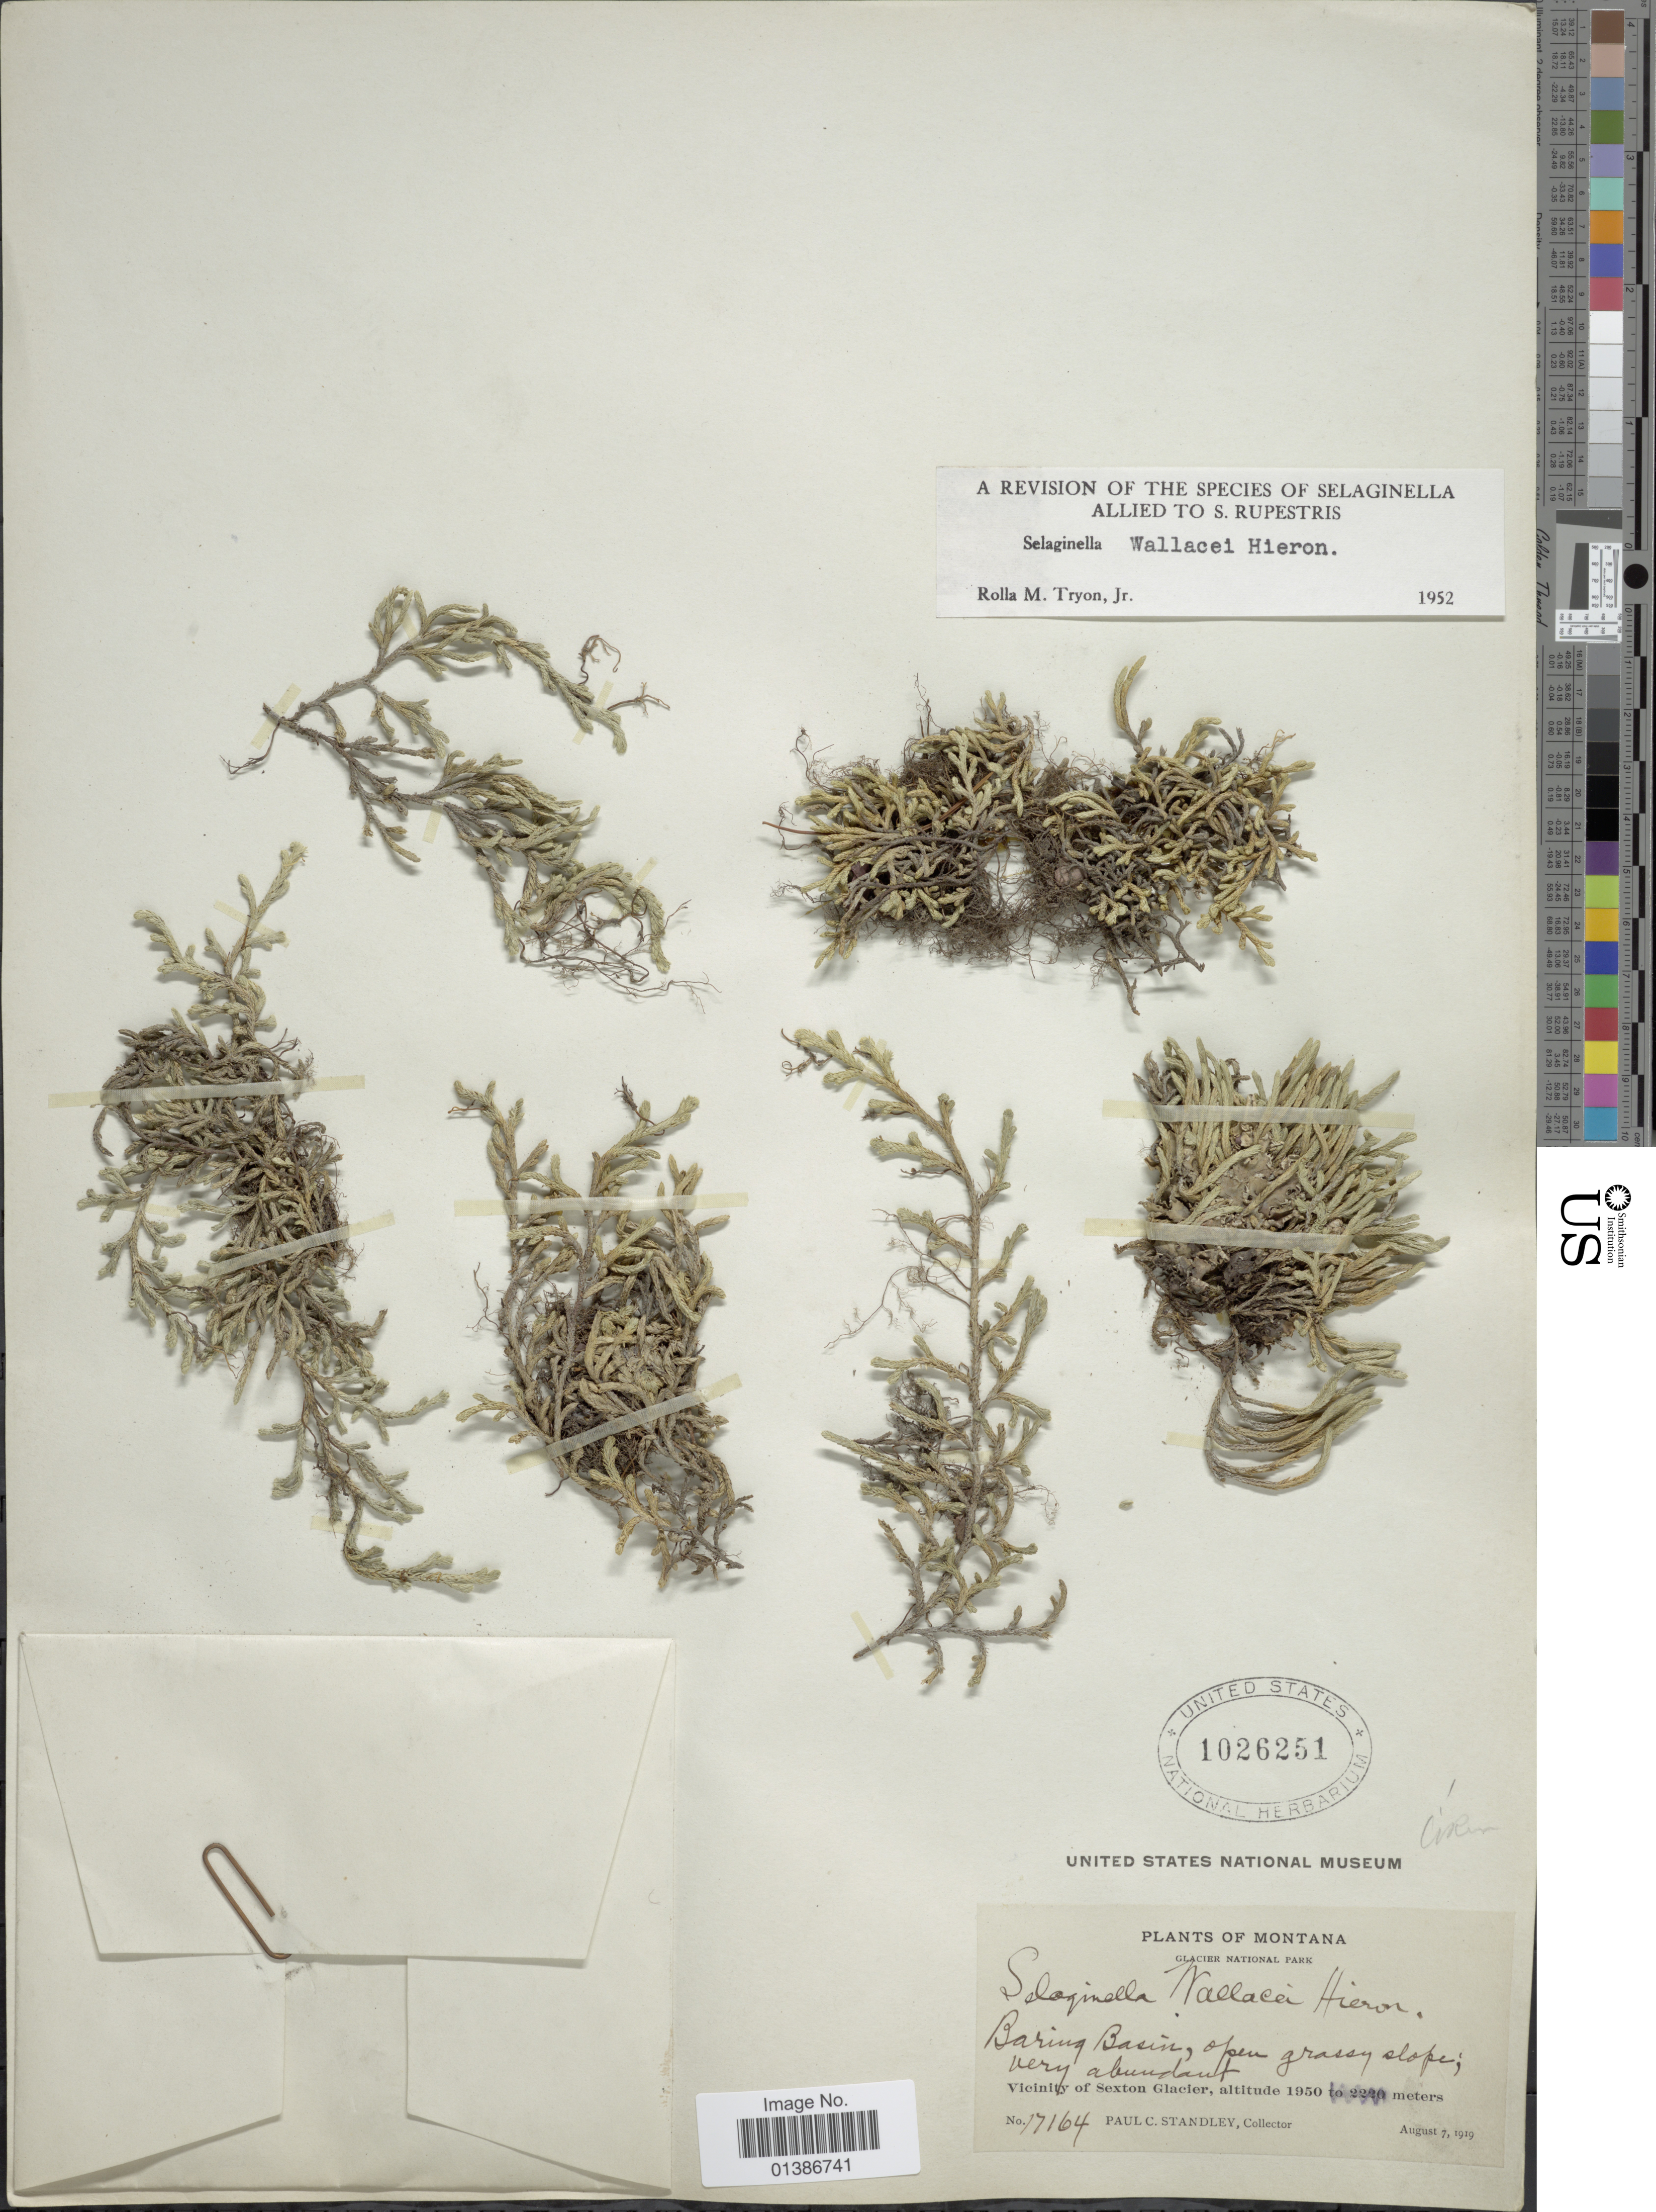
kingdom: Plantae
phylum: Tracheophyta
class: Lycopodiopsida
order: Selaginellales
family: Selaginellaceae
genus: Selaginella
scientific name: Selaginella wallacei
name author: Hieron.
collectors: P. C. Standley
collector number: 17164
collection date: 1919-08-07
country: United States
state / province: Montana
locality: Glacier National Park. Baring Basin, open grassy slope; very abundant. Vicinity of Sexton Glacier.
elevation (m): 1950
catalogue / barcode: US 1026251